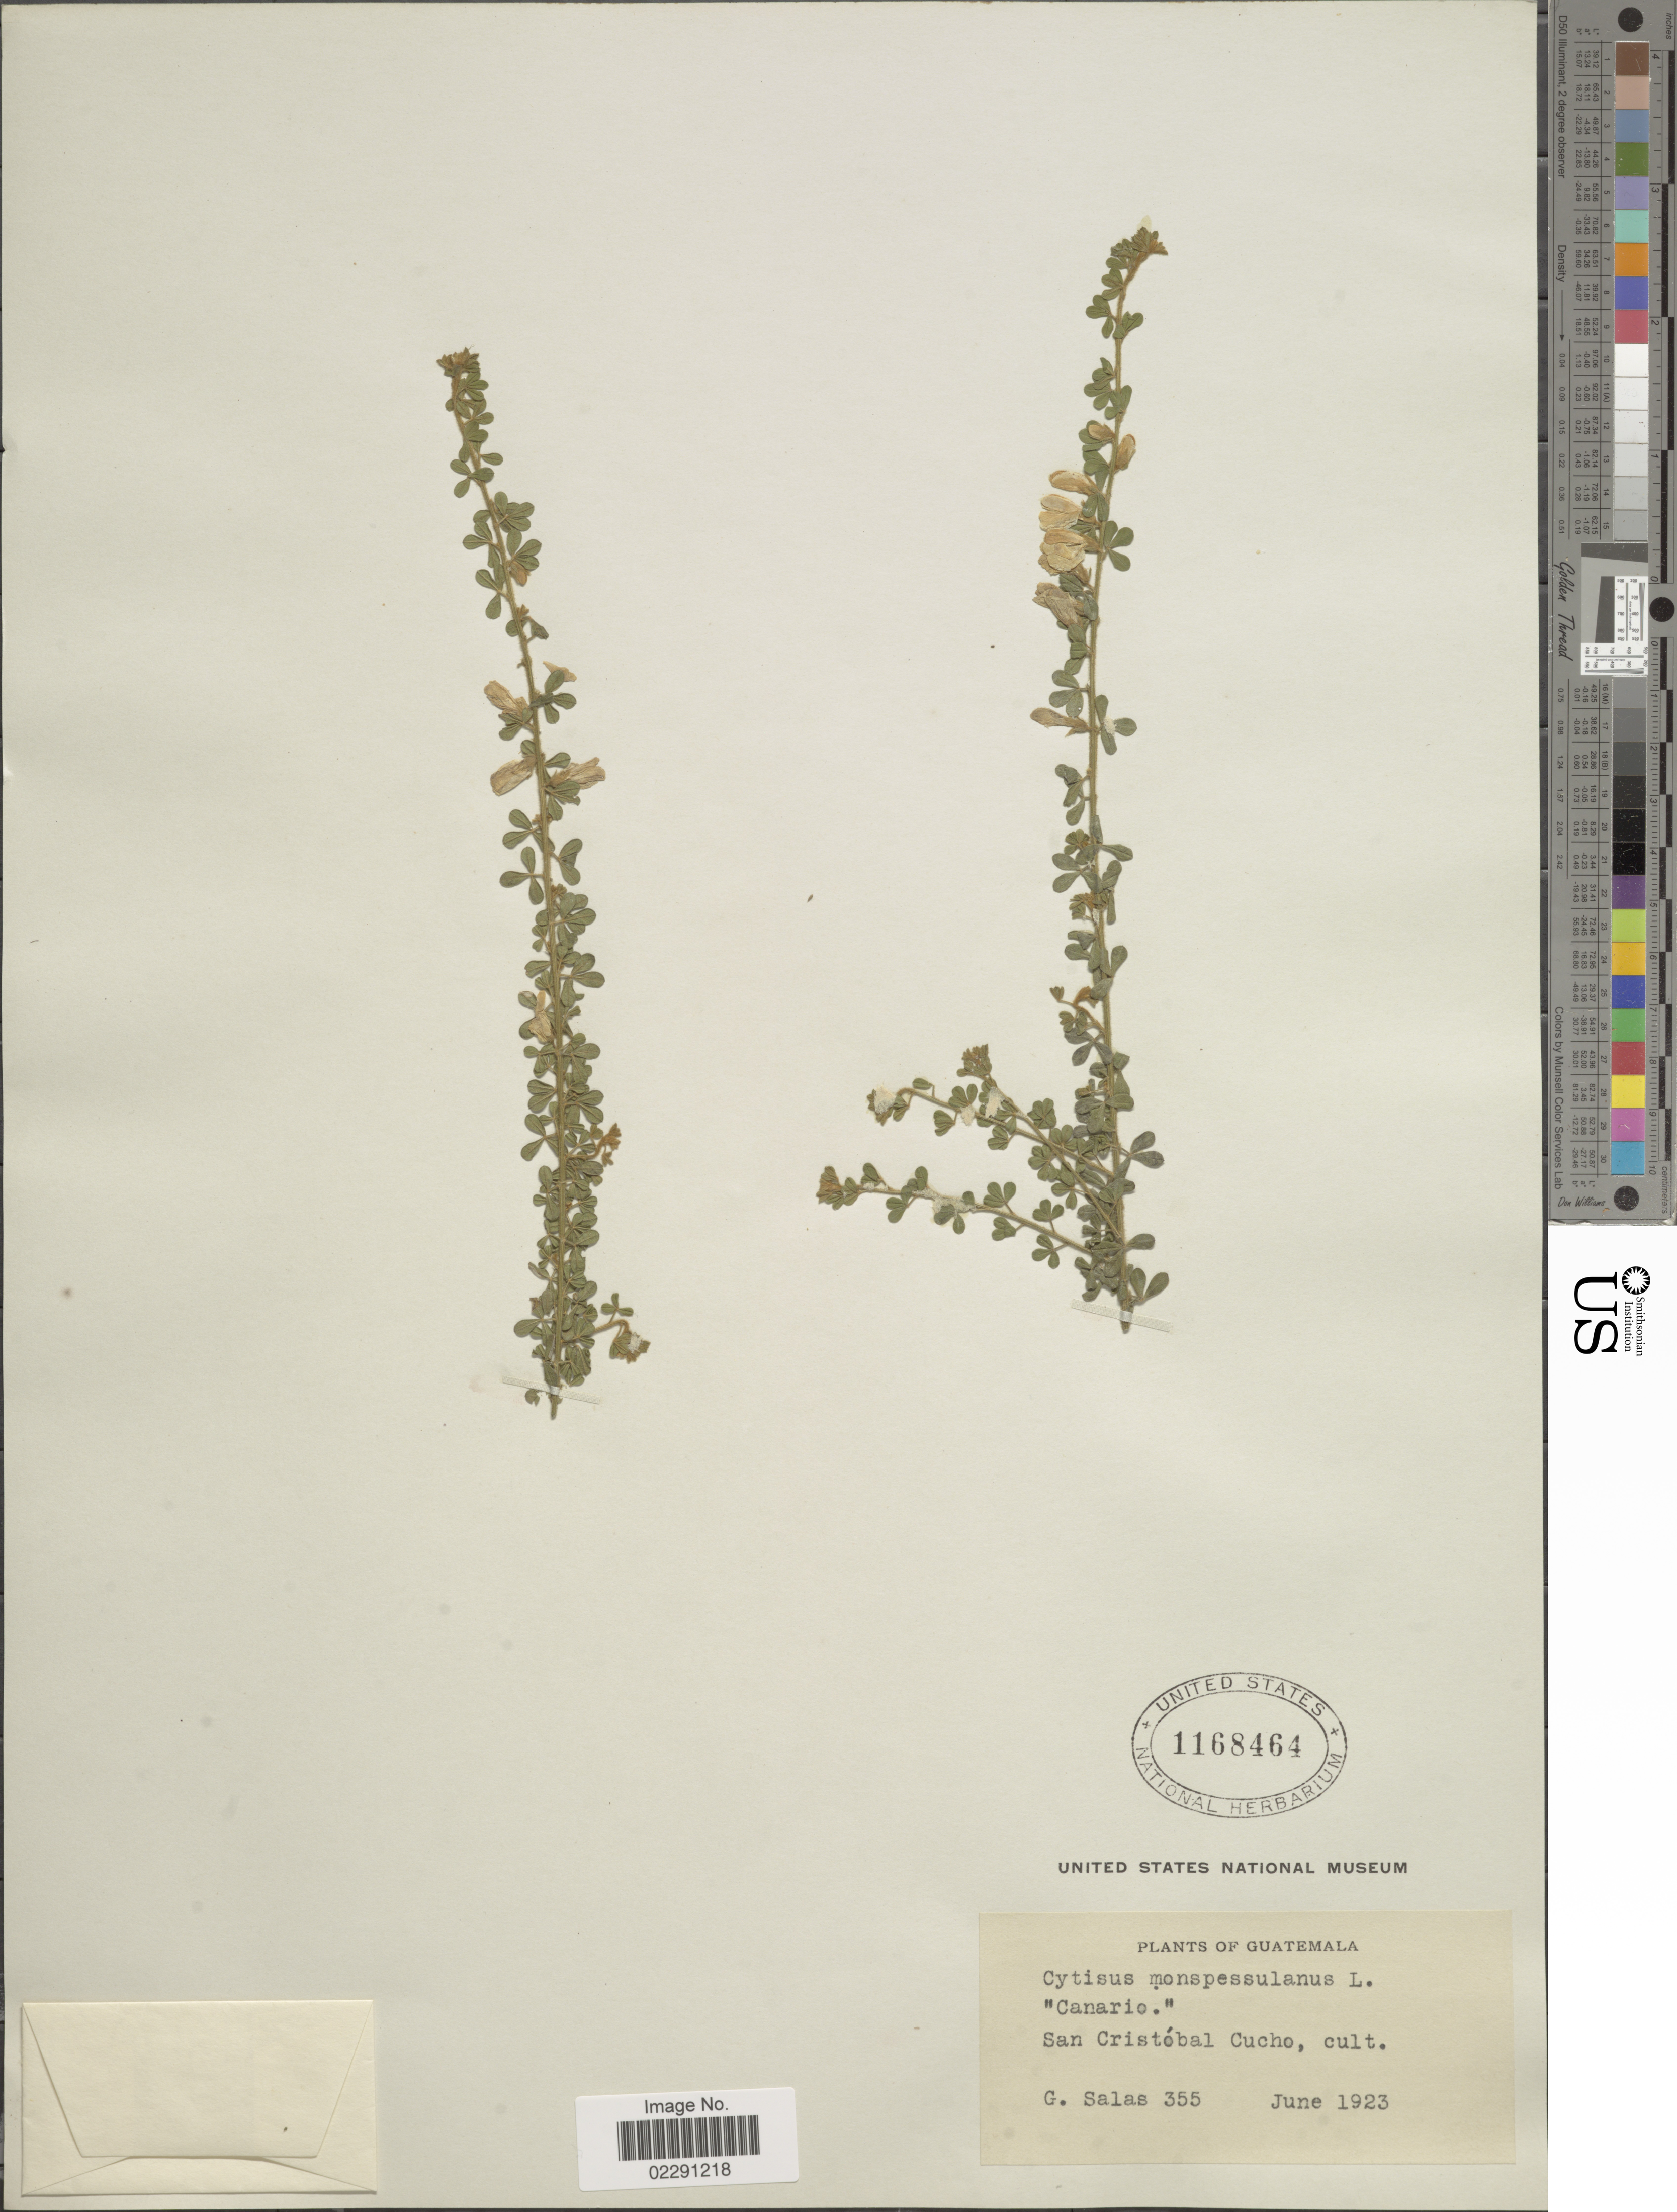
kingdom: Plantae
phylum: Tracheophyta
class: Magnoliopsida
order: Fabales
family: Fabaceae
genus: Genista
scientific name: Genista monspessulana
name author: (L.) L.A.S. Johnson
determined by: Strong, Mark T., (BOT), Smithsonian Institution - National Museum of Natural History (UNITED STATES)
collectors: G. Salas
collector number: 355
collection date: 1923-06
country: Guatemala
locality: Canario.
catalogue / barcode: US 1168464